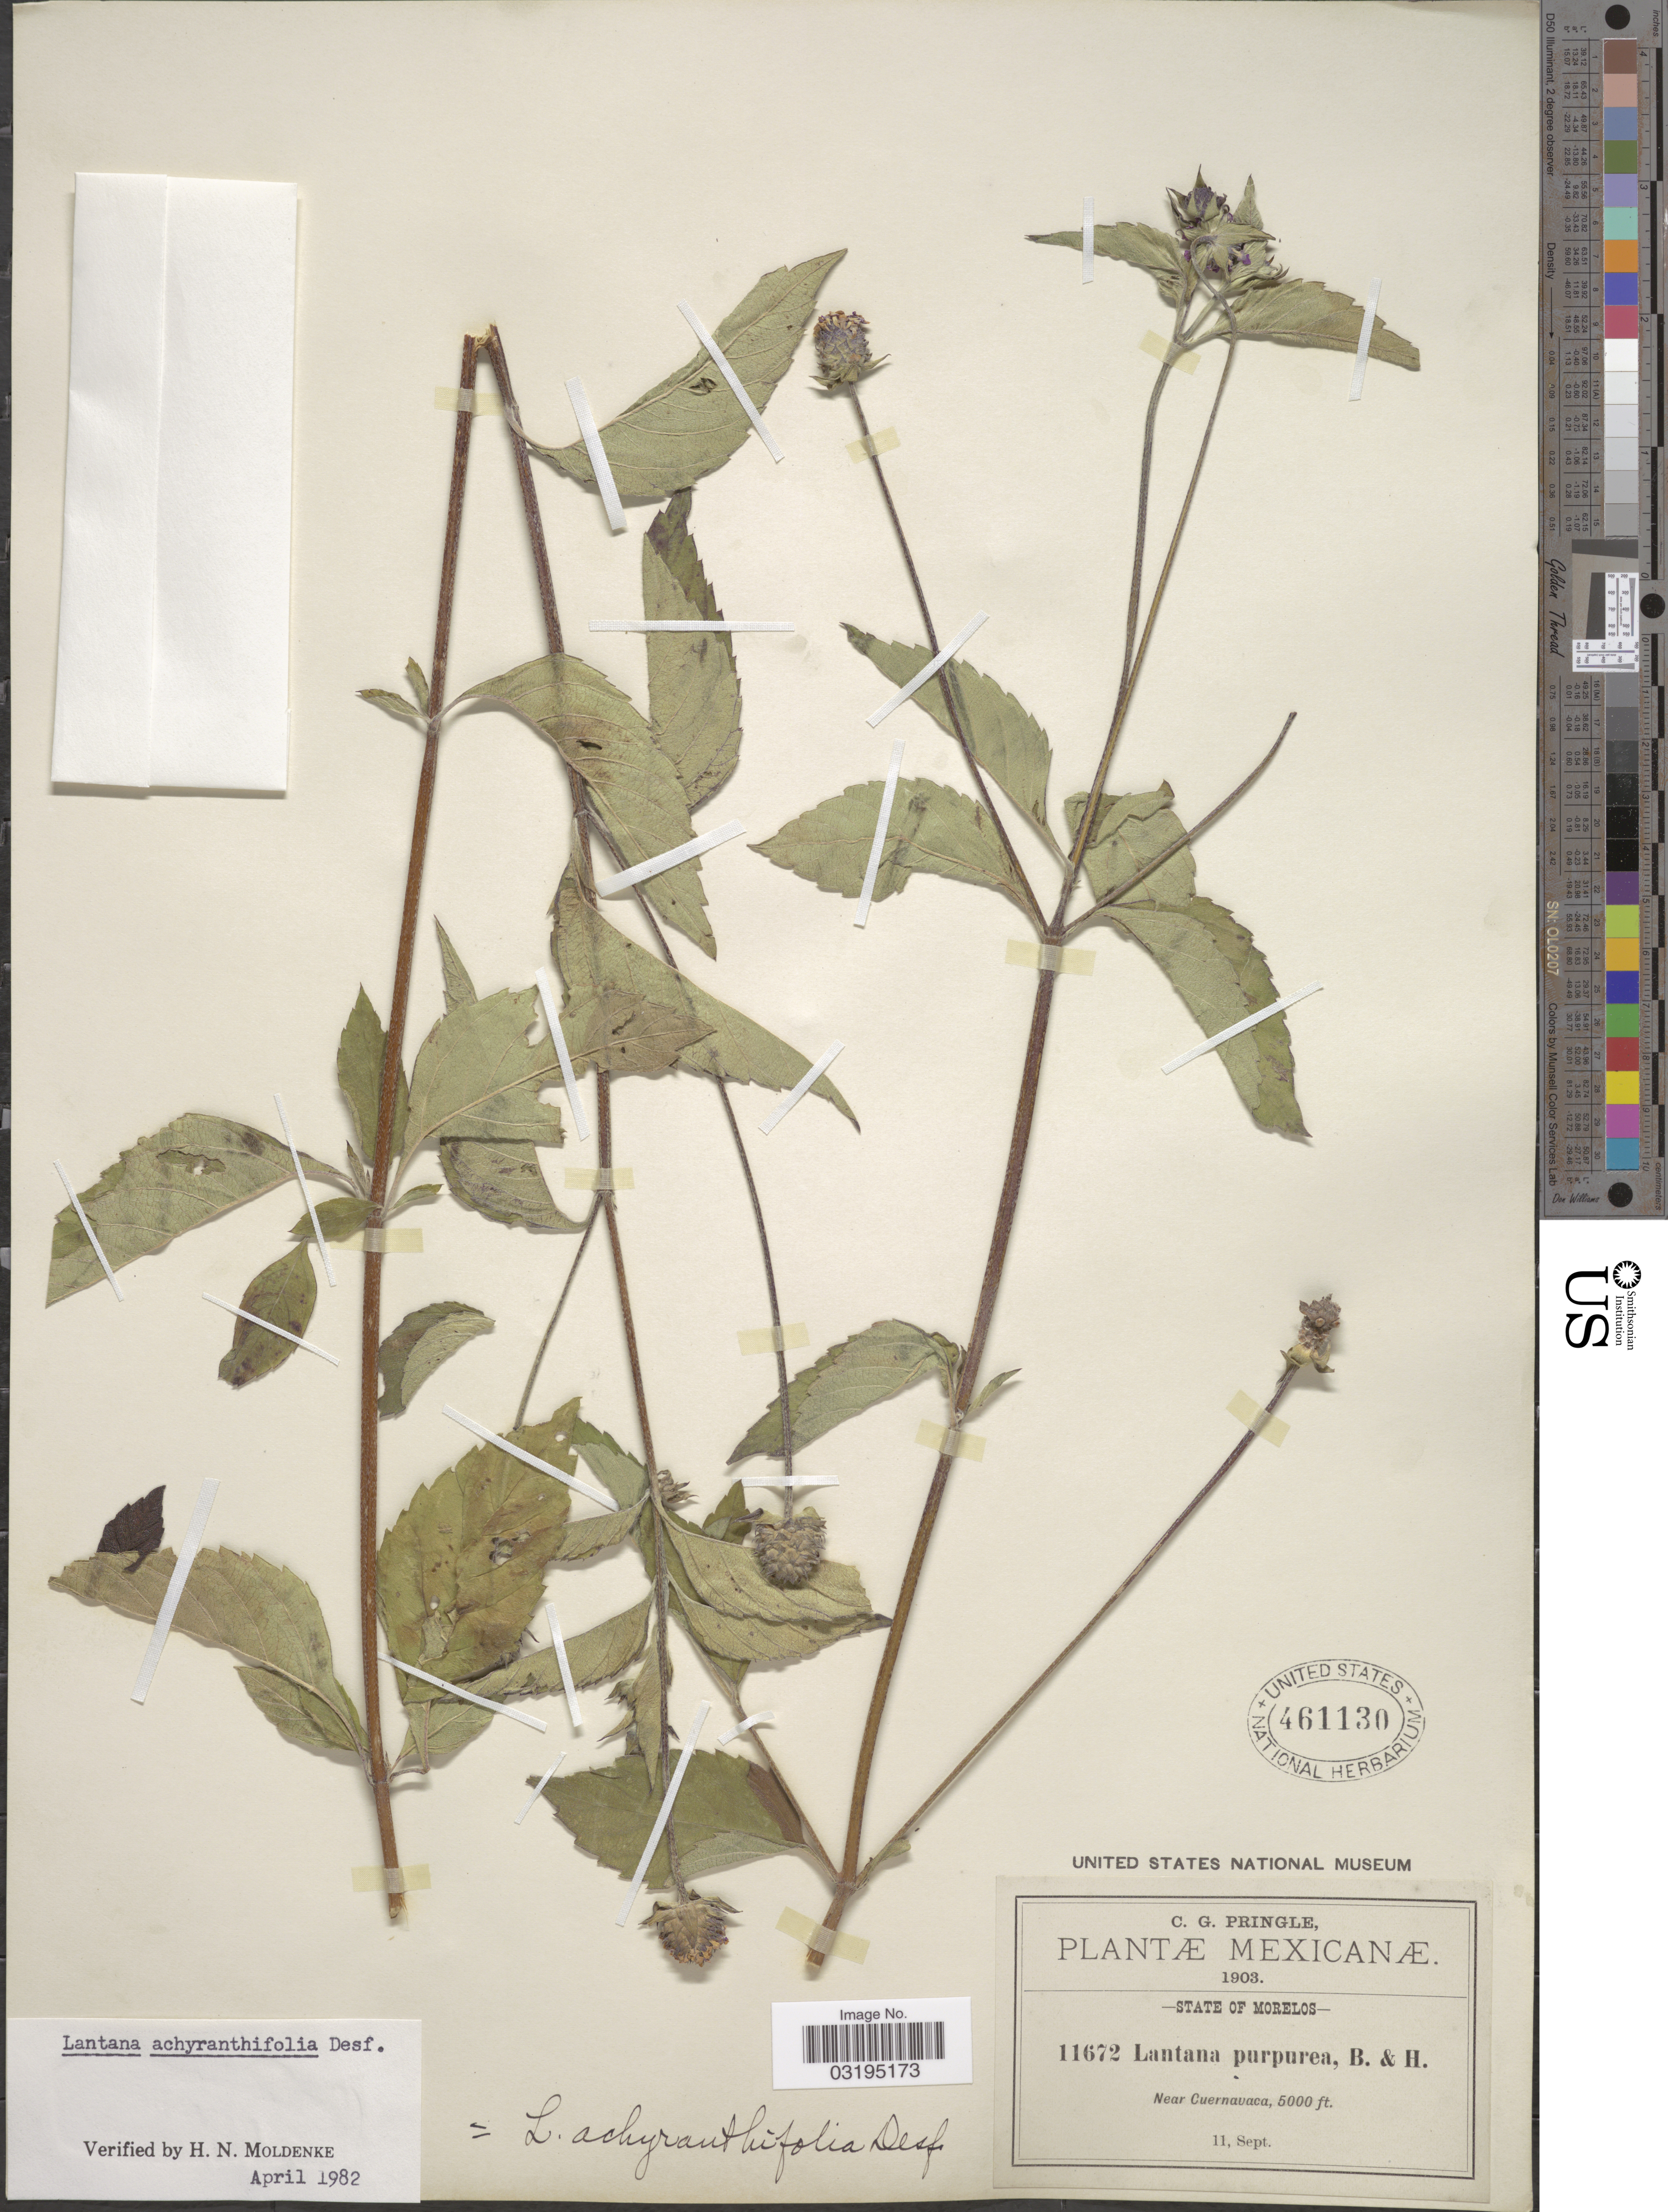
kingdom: Plantae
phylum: Tracheophyta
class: Magnoliopsida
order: Lamiales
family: Verbenaceae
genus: Lantana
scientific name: Lantana achyranthifolia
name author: Desf.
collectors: C. G. Pringle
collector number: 11672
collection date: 1903-09-11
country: Mexico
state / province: Morelos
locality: Near Cuernavaca.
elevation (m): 1524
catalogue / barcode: US 461130